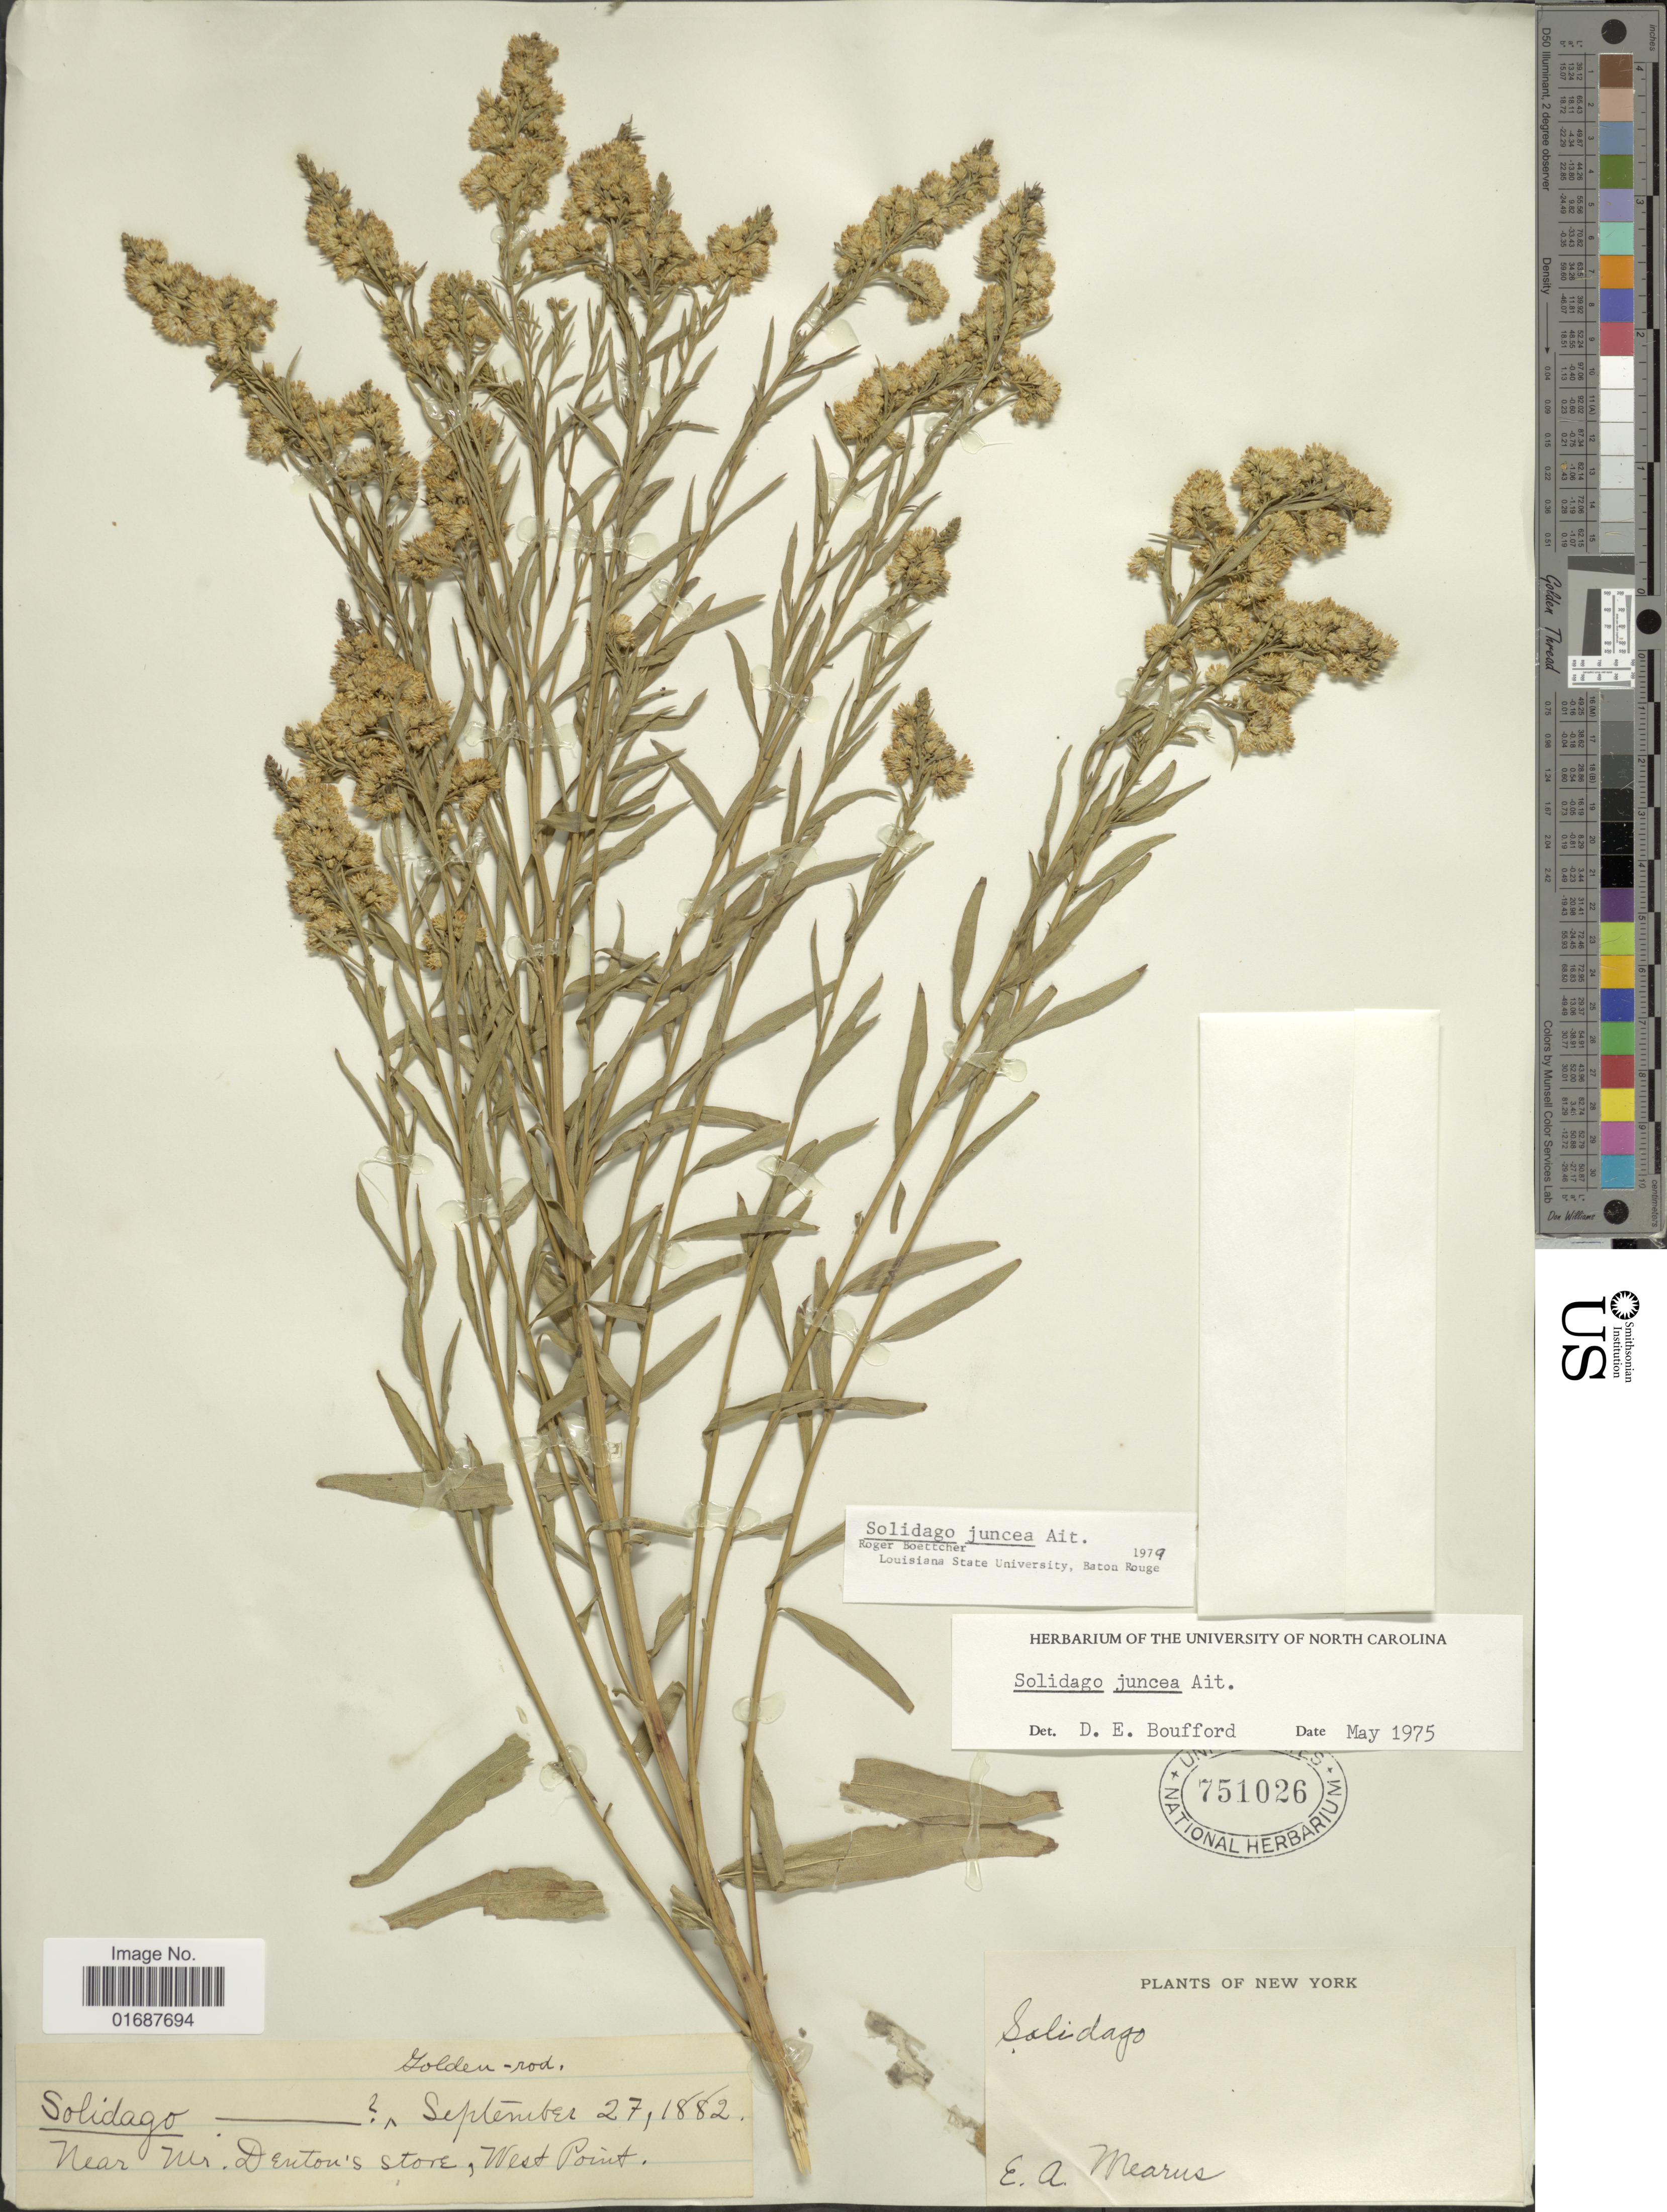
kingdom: Plantae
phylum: Tracheophyta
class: Magnoliopsida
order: Asterales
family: Asteraceae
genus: Solidago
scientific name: Solidago juncea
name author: Aiton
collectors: E. A. Mearns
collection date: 1882-09-27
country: United States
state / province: New York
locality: Near Mr. Denton's Store, West Point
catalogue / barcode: US 751026